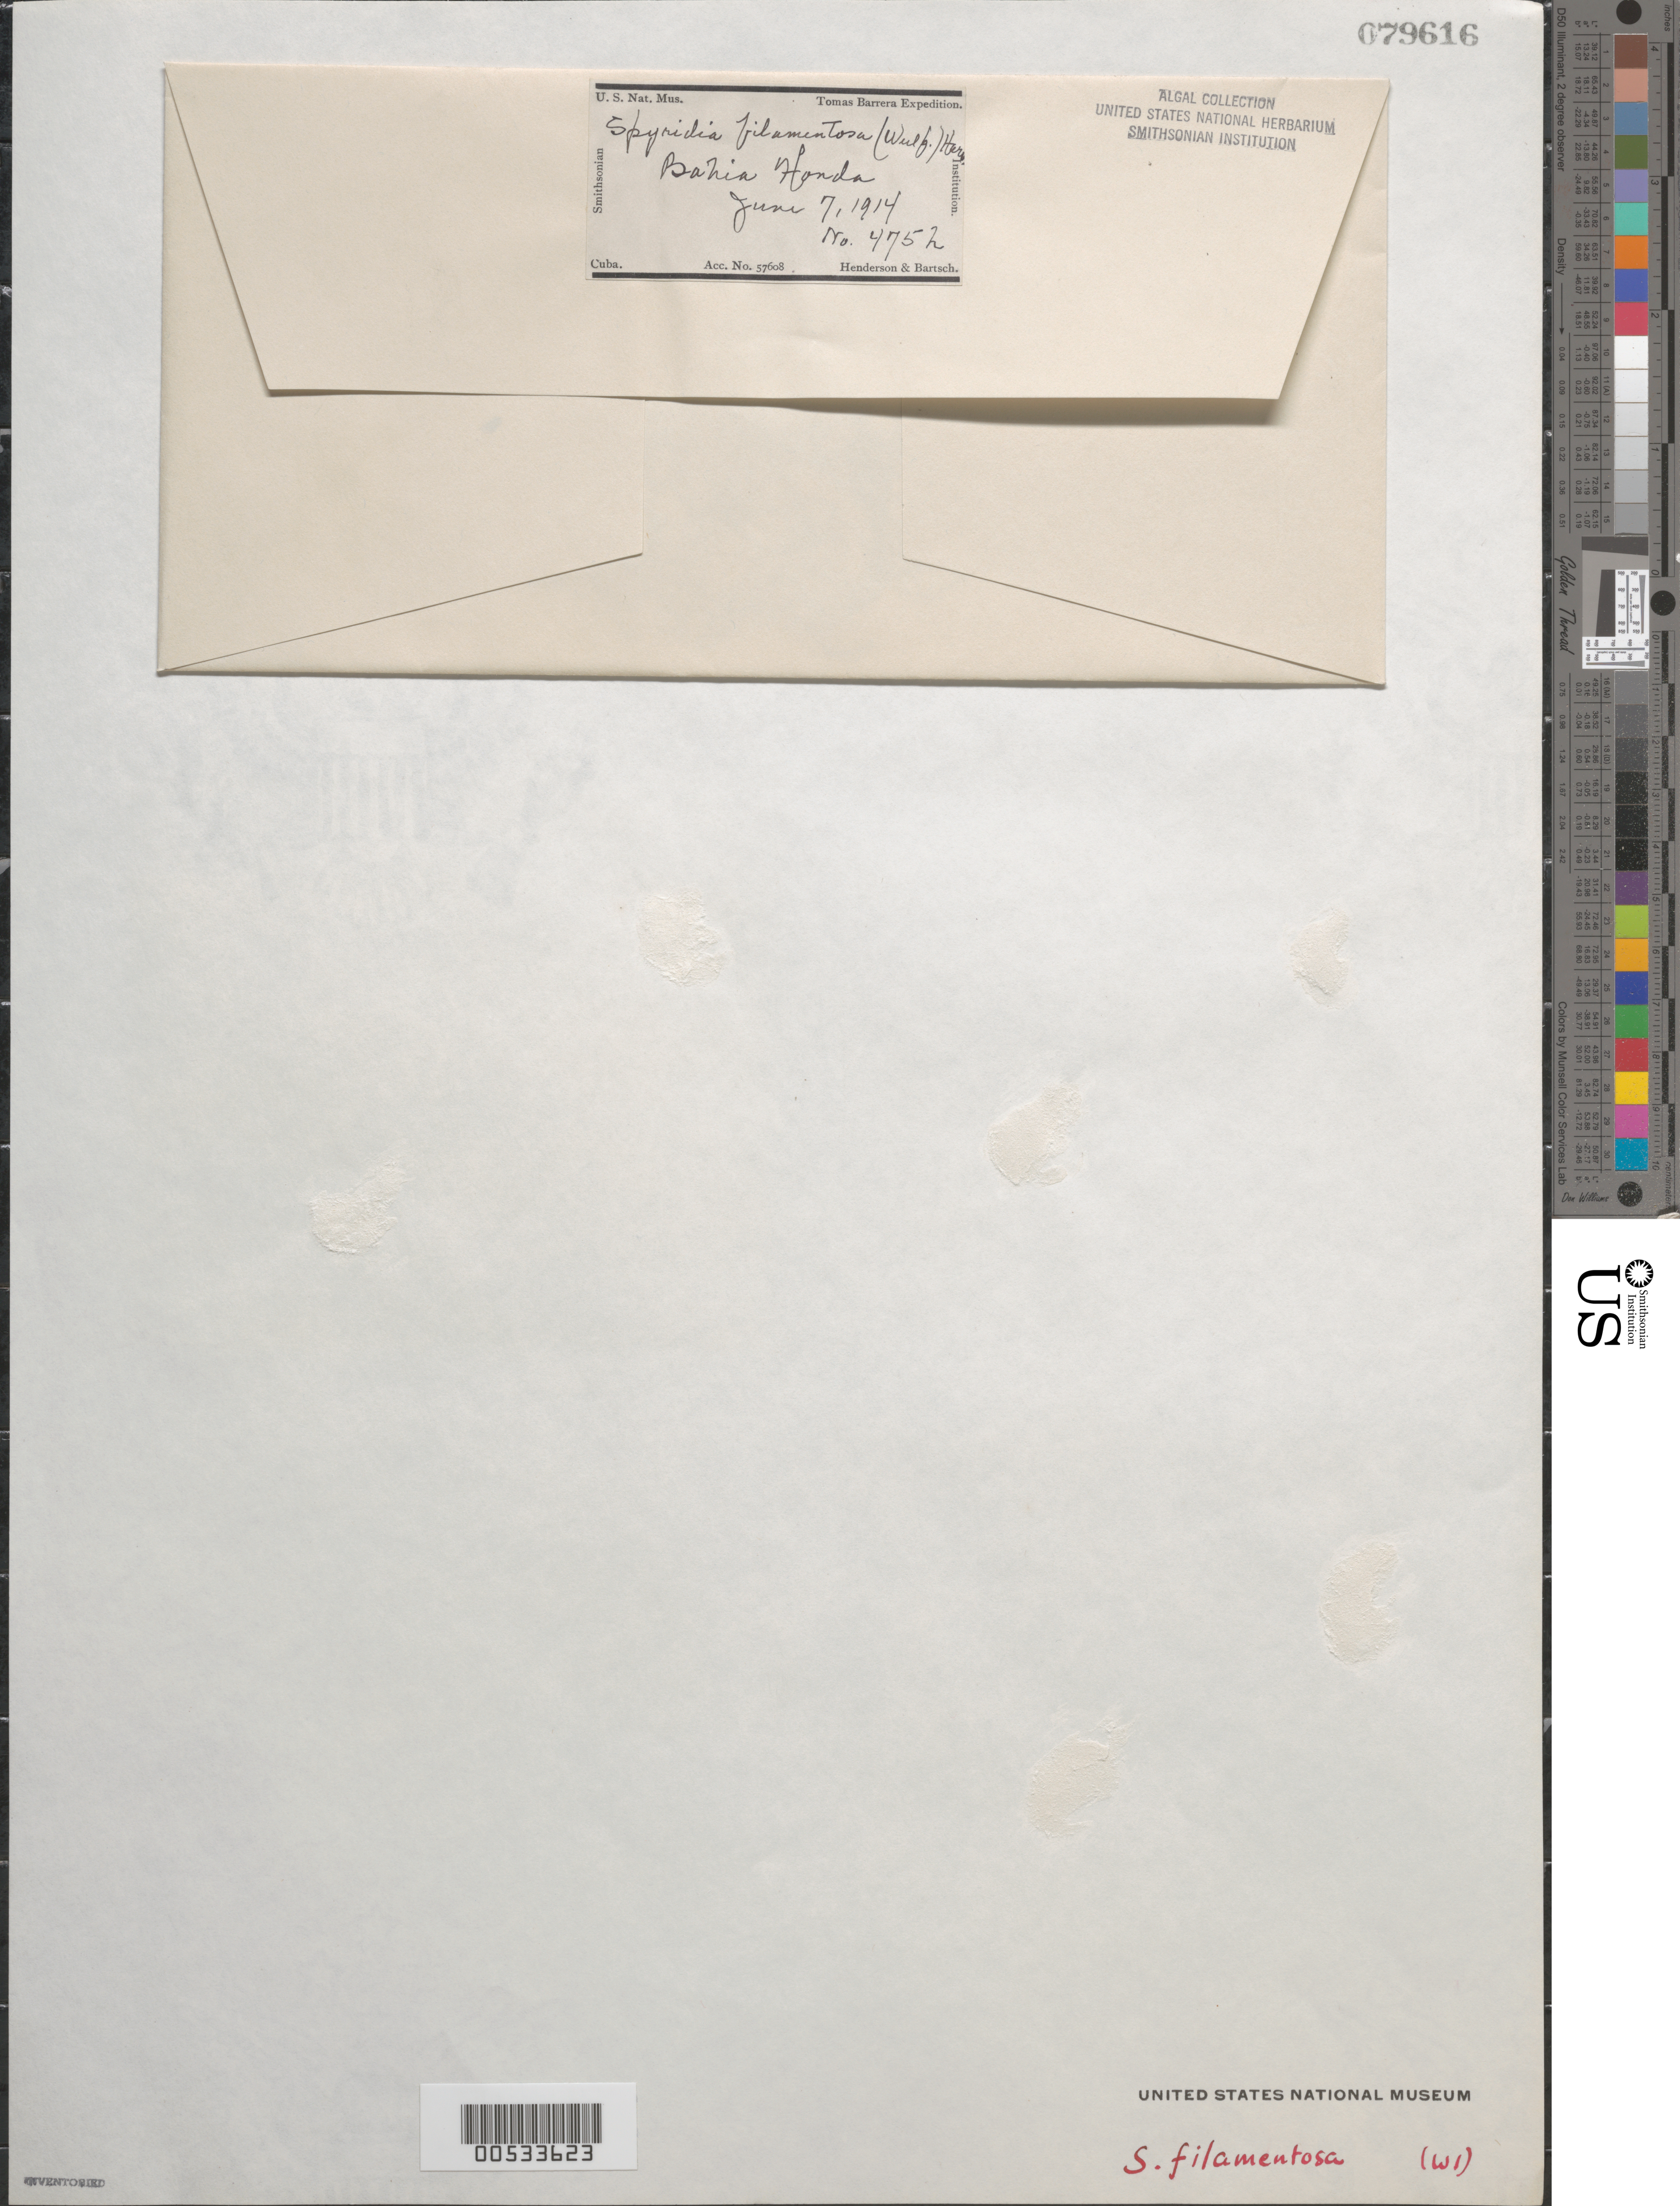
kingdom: Plantae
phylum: Rhodophyta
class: Florideophyceae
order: Ceramiales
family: Spyridiaceae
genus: Spyridia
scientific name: Spyridia filamentosa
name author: (Wulfen) Harv.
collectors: J. Henderson & P. Bartsch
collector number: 475h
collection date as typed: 07 Jun 1914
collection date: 1914-06-07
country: Cuba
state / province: Pinar del Río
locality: Bahia honda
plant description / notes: Tomas Barrera Expedition, 1914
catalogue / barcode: US 79616